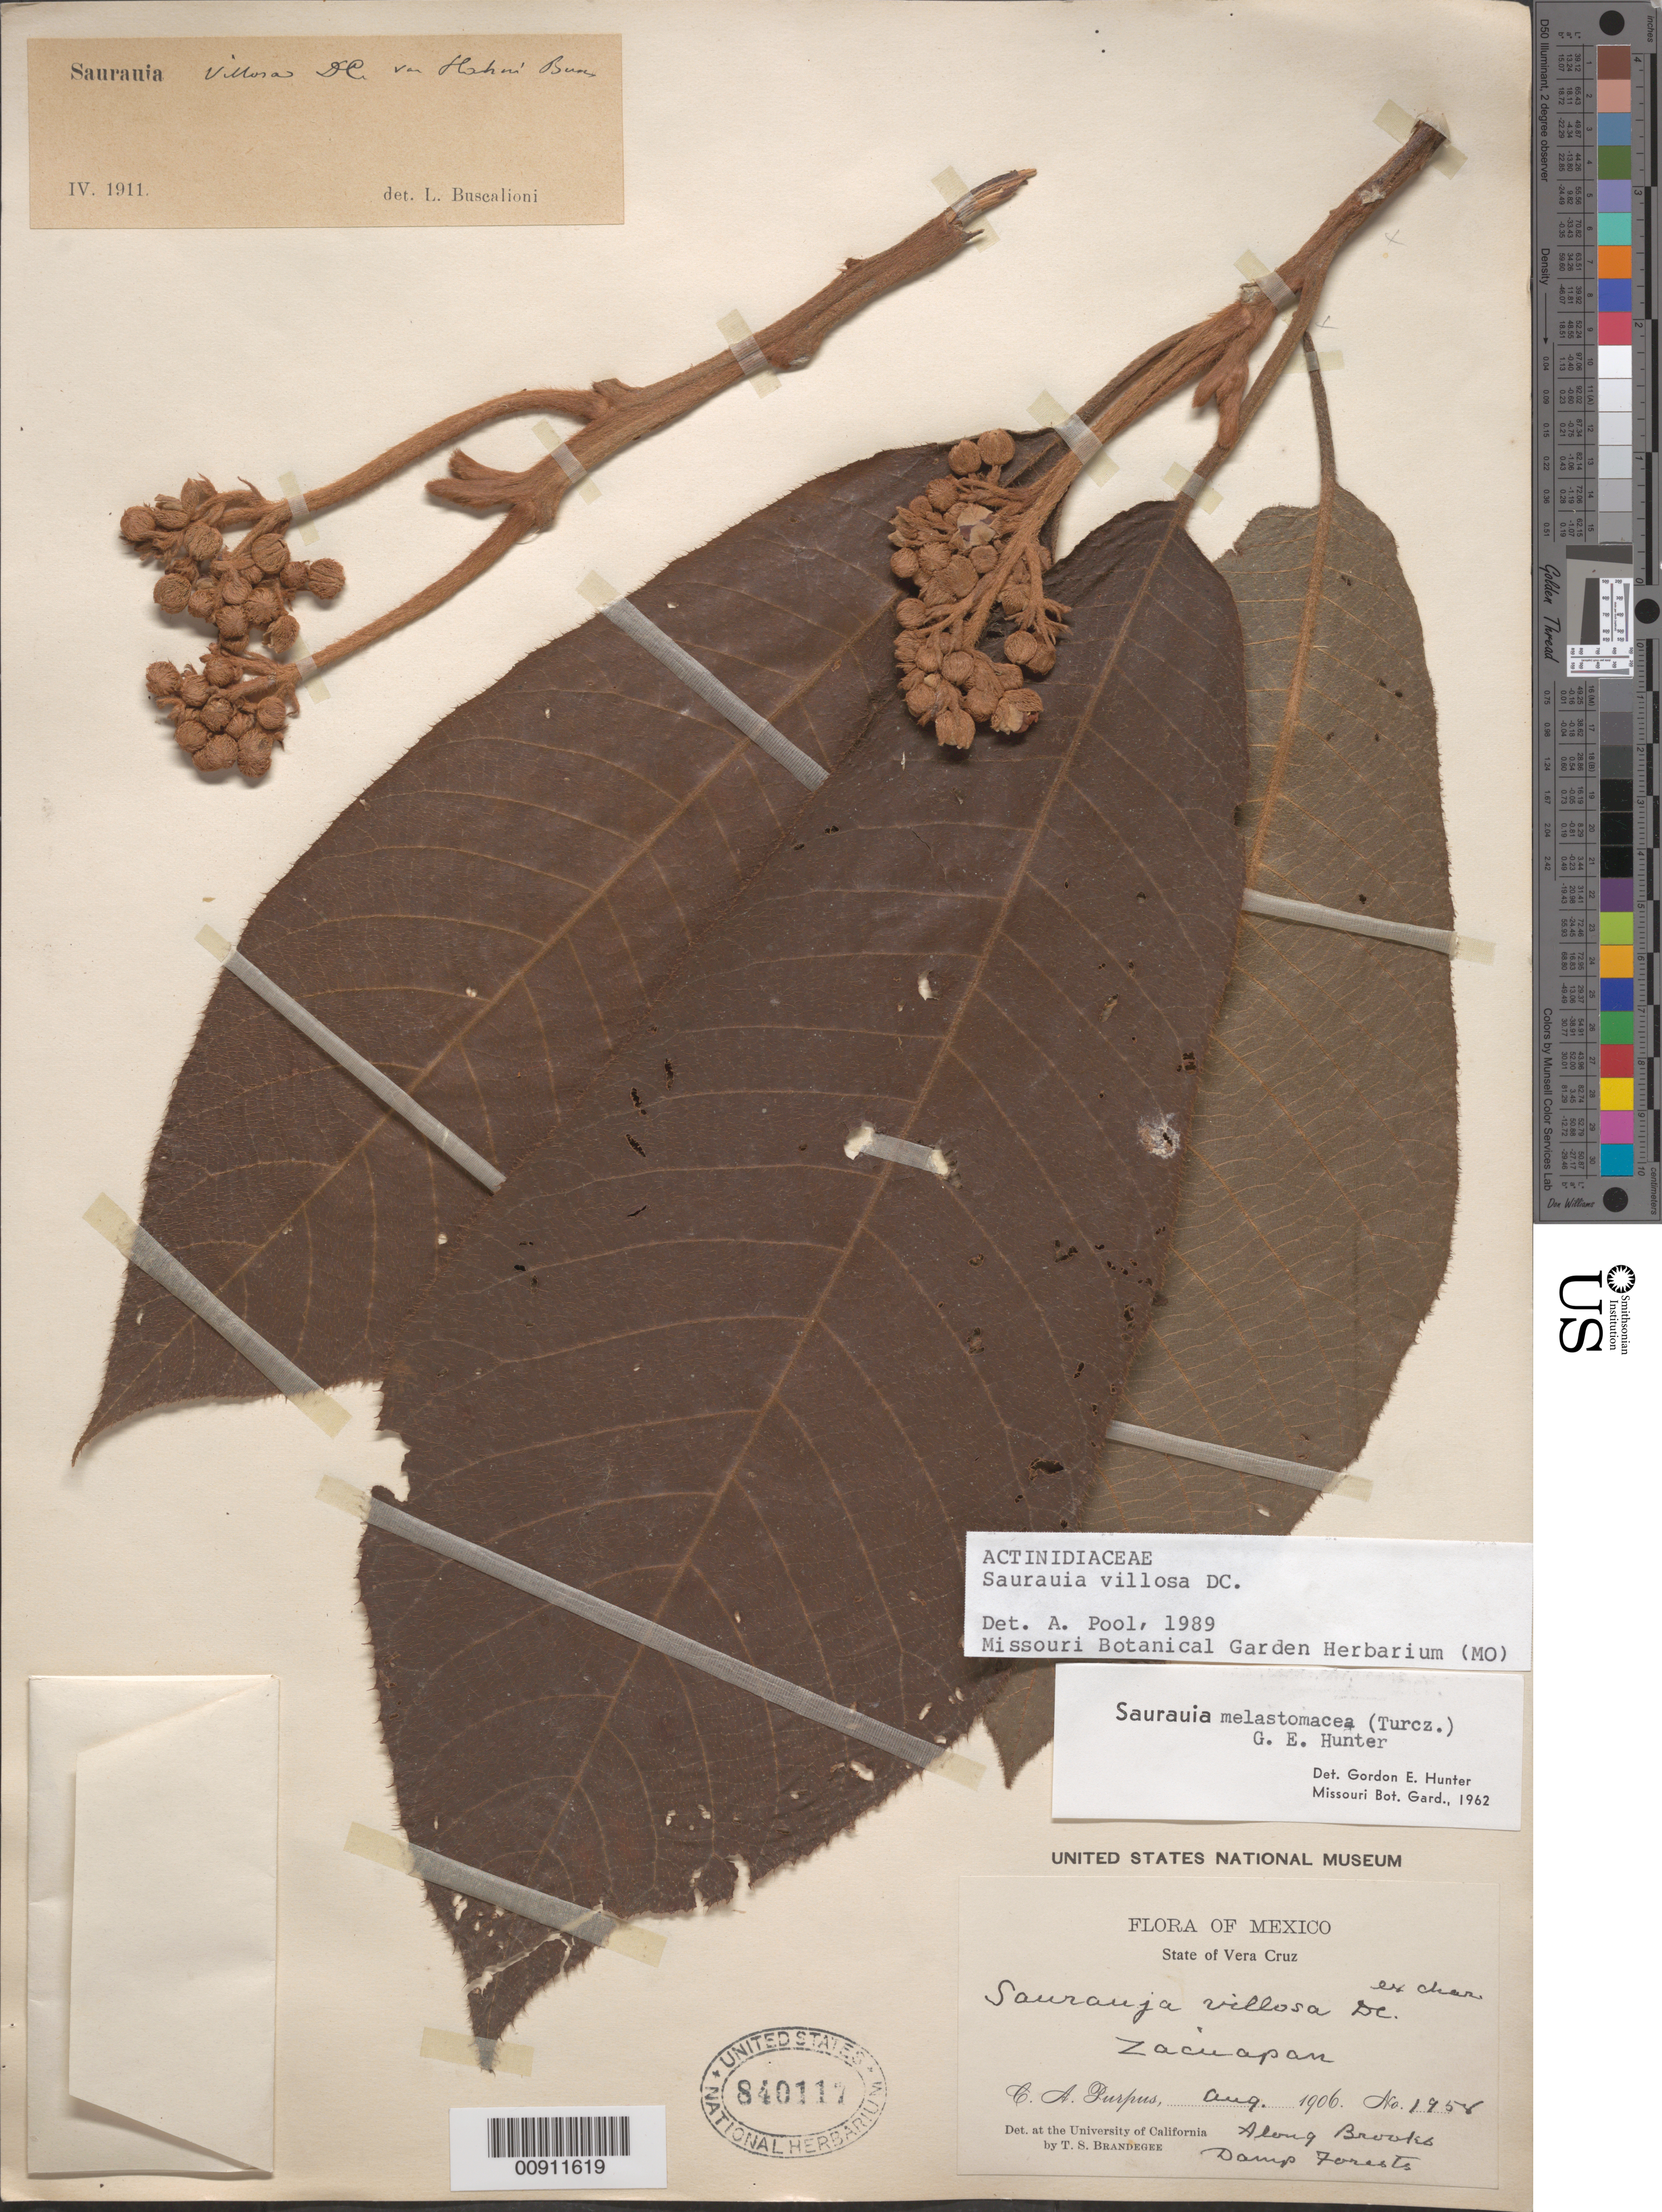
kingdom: Plantae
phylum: Tracheophyta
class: Magnoliopsida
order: Ericales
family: Actinidiaceae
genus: Saurauia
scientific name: Saurauia villosa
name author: DC.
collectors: C. A. Purpus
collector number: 1958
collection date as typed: Aug 1906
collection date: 1906-08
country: Mexico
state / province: Veracruz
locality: Zacuapan, Veracruz.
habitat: Along brooks. Damp forests.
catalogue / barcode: US 840117